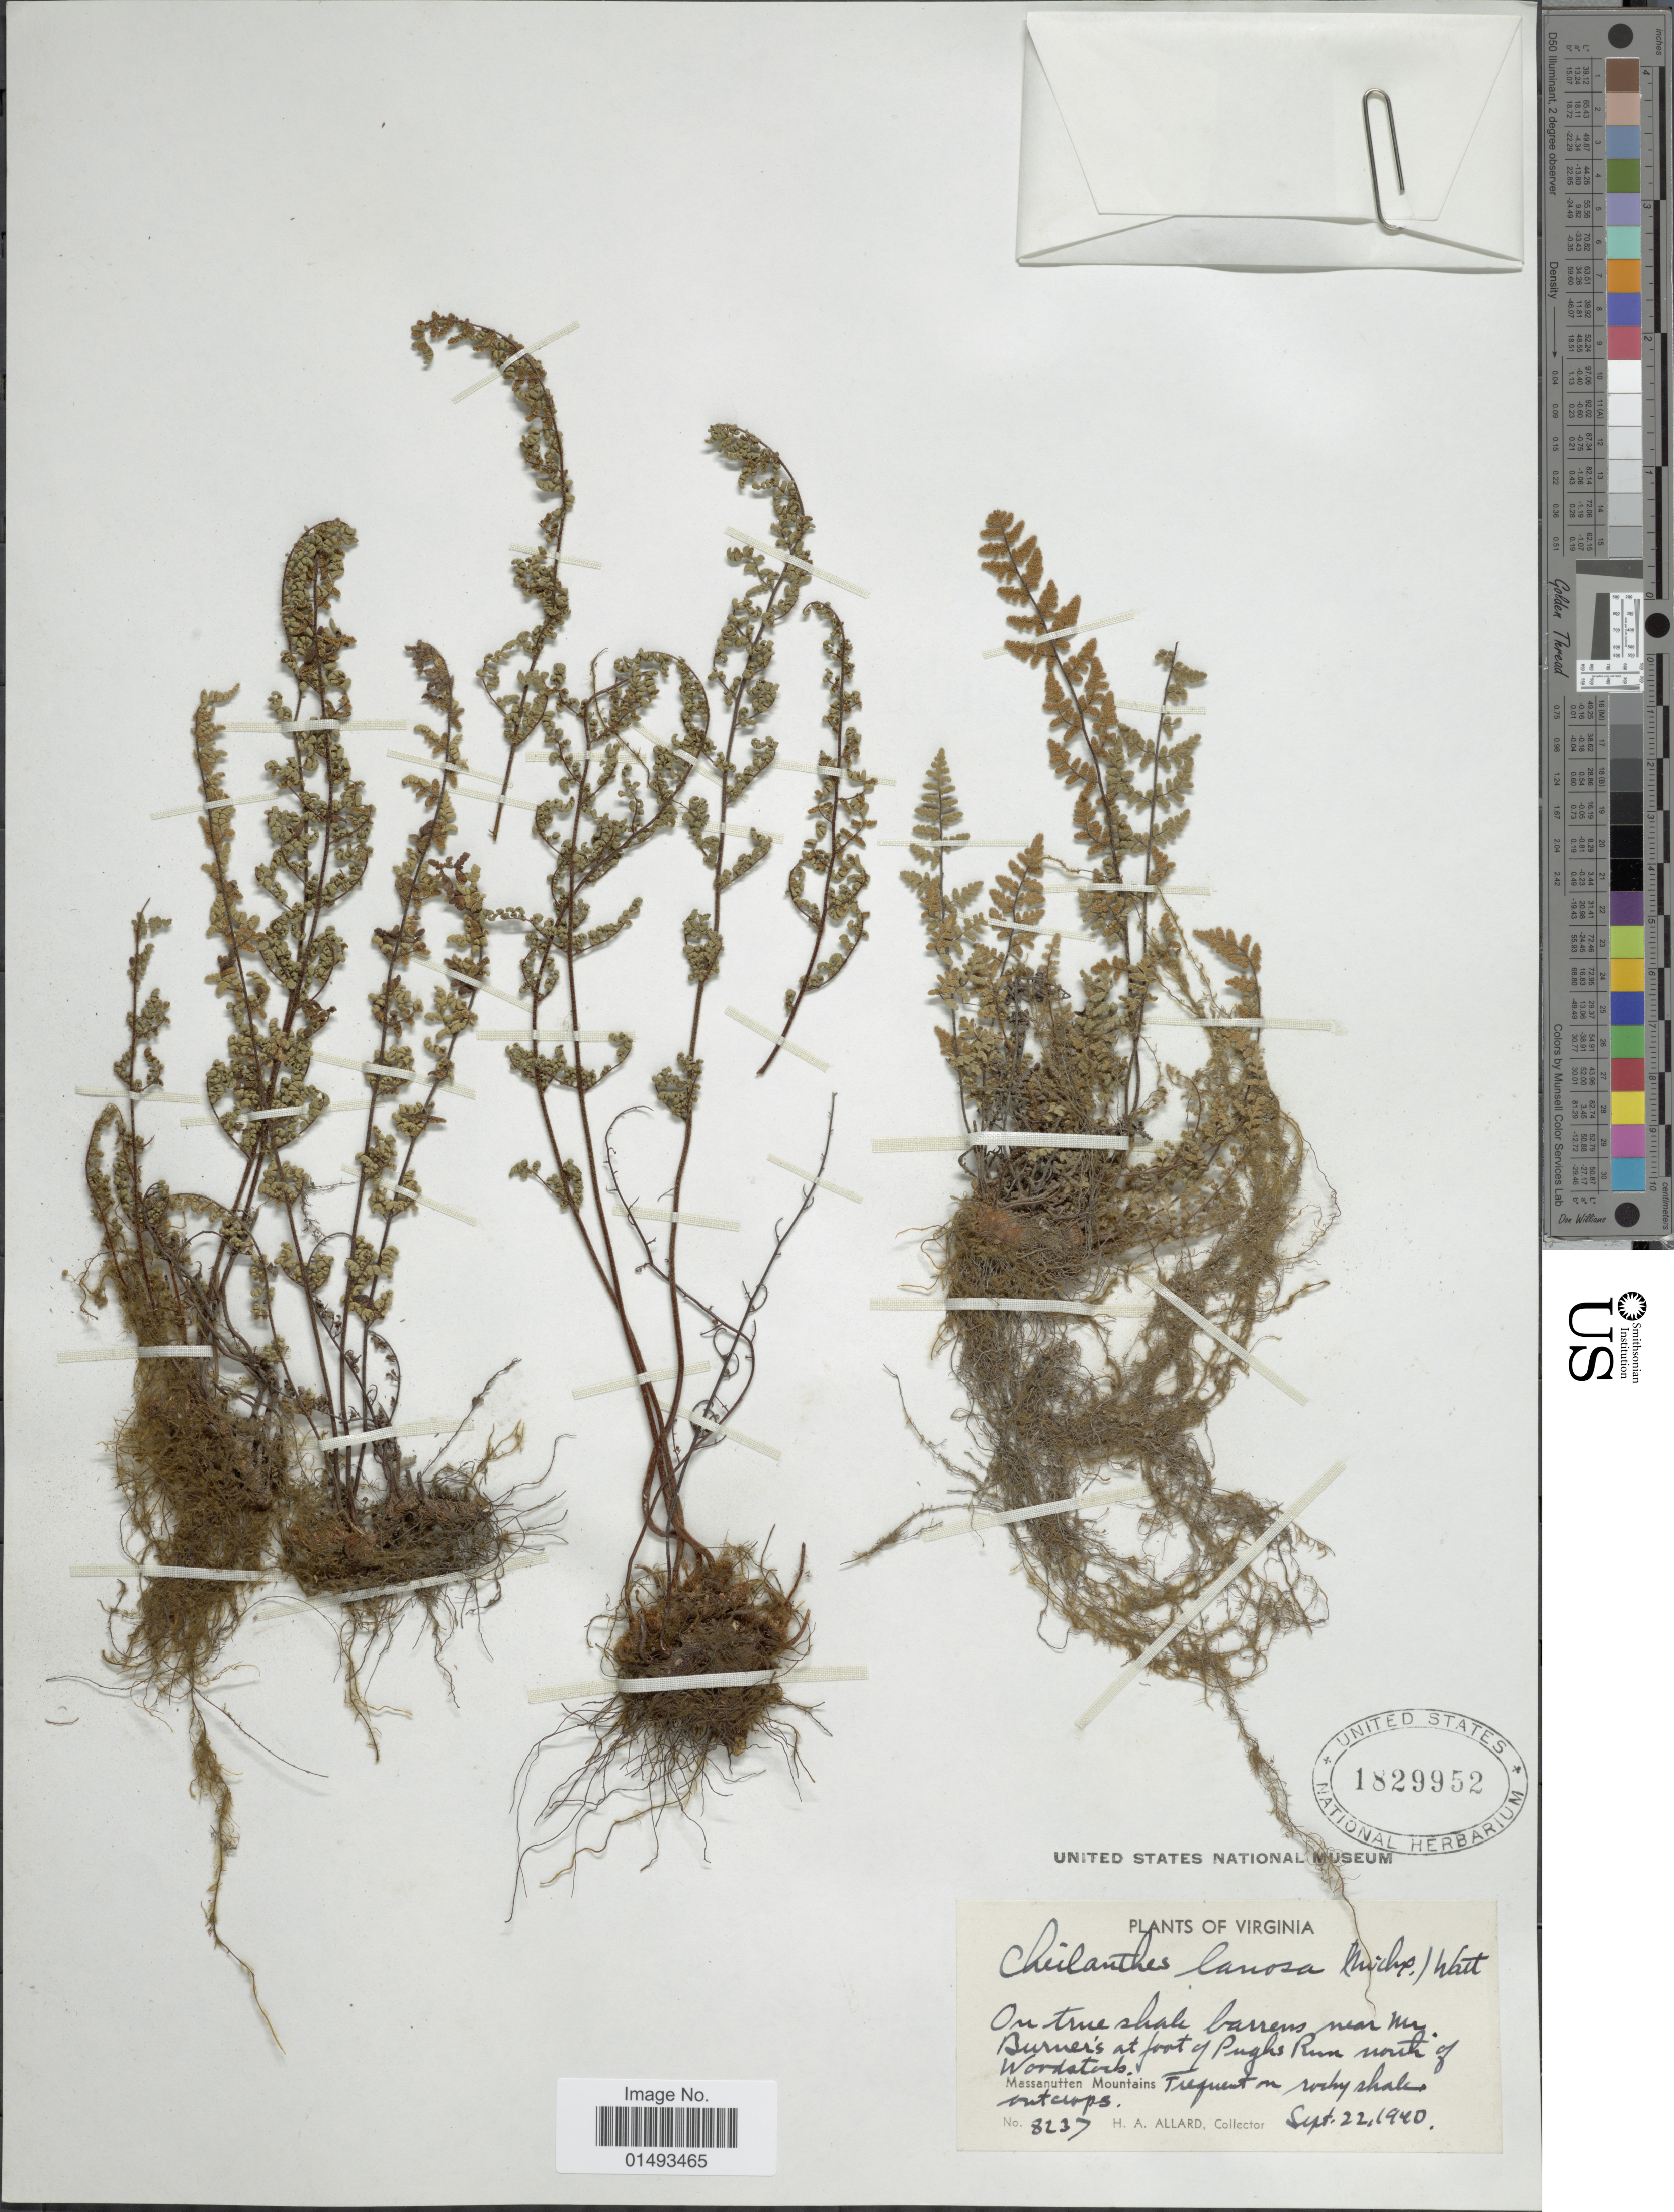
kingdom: Plantae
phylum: Tracheophyta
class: Polypodiopsida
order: Polypodiales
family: Pteridaceae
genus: Myriopteris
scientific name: Myriopteris lanosa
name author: (Michx.) Grusz & Windham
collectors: H. A. Allard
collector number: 8237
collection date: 1940-09-22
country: United States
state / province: Virginia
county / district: Shenandoah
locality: On true shale barrens near Mr. Burner's at foot of Pughs Run, north of Woodstock. Massanutten Mountains, Virginia.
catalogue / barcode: US 1829952